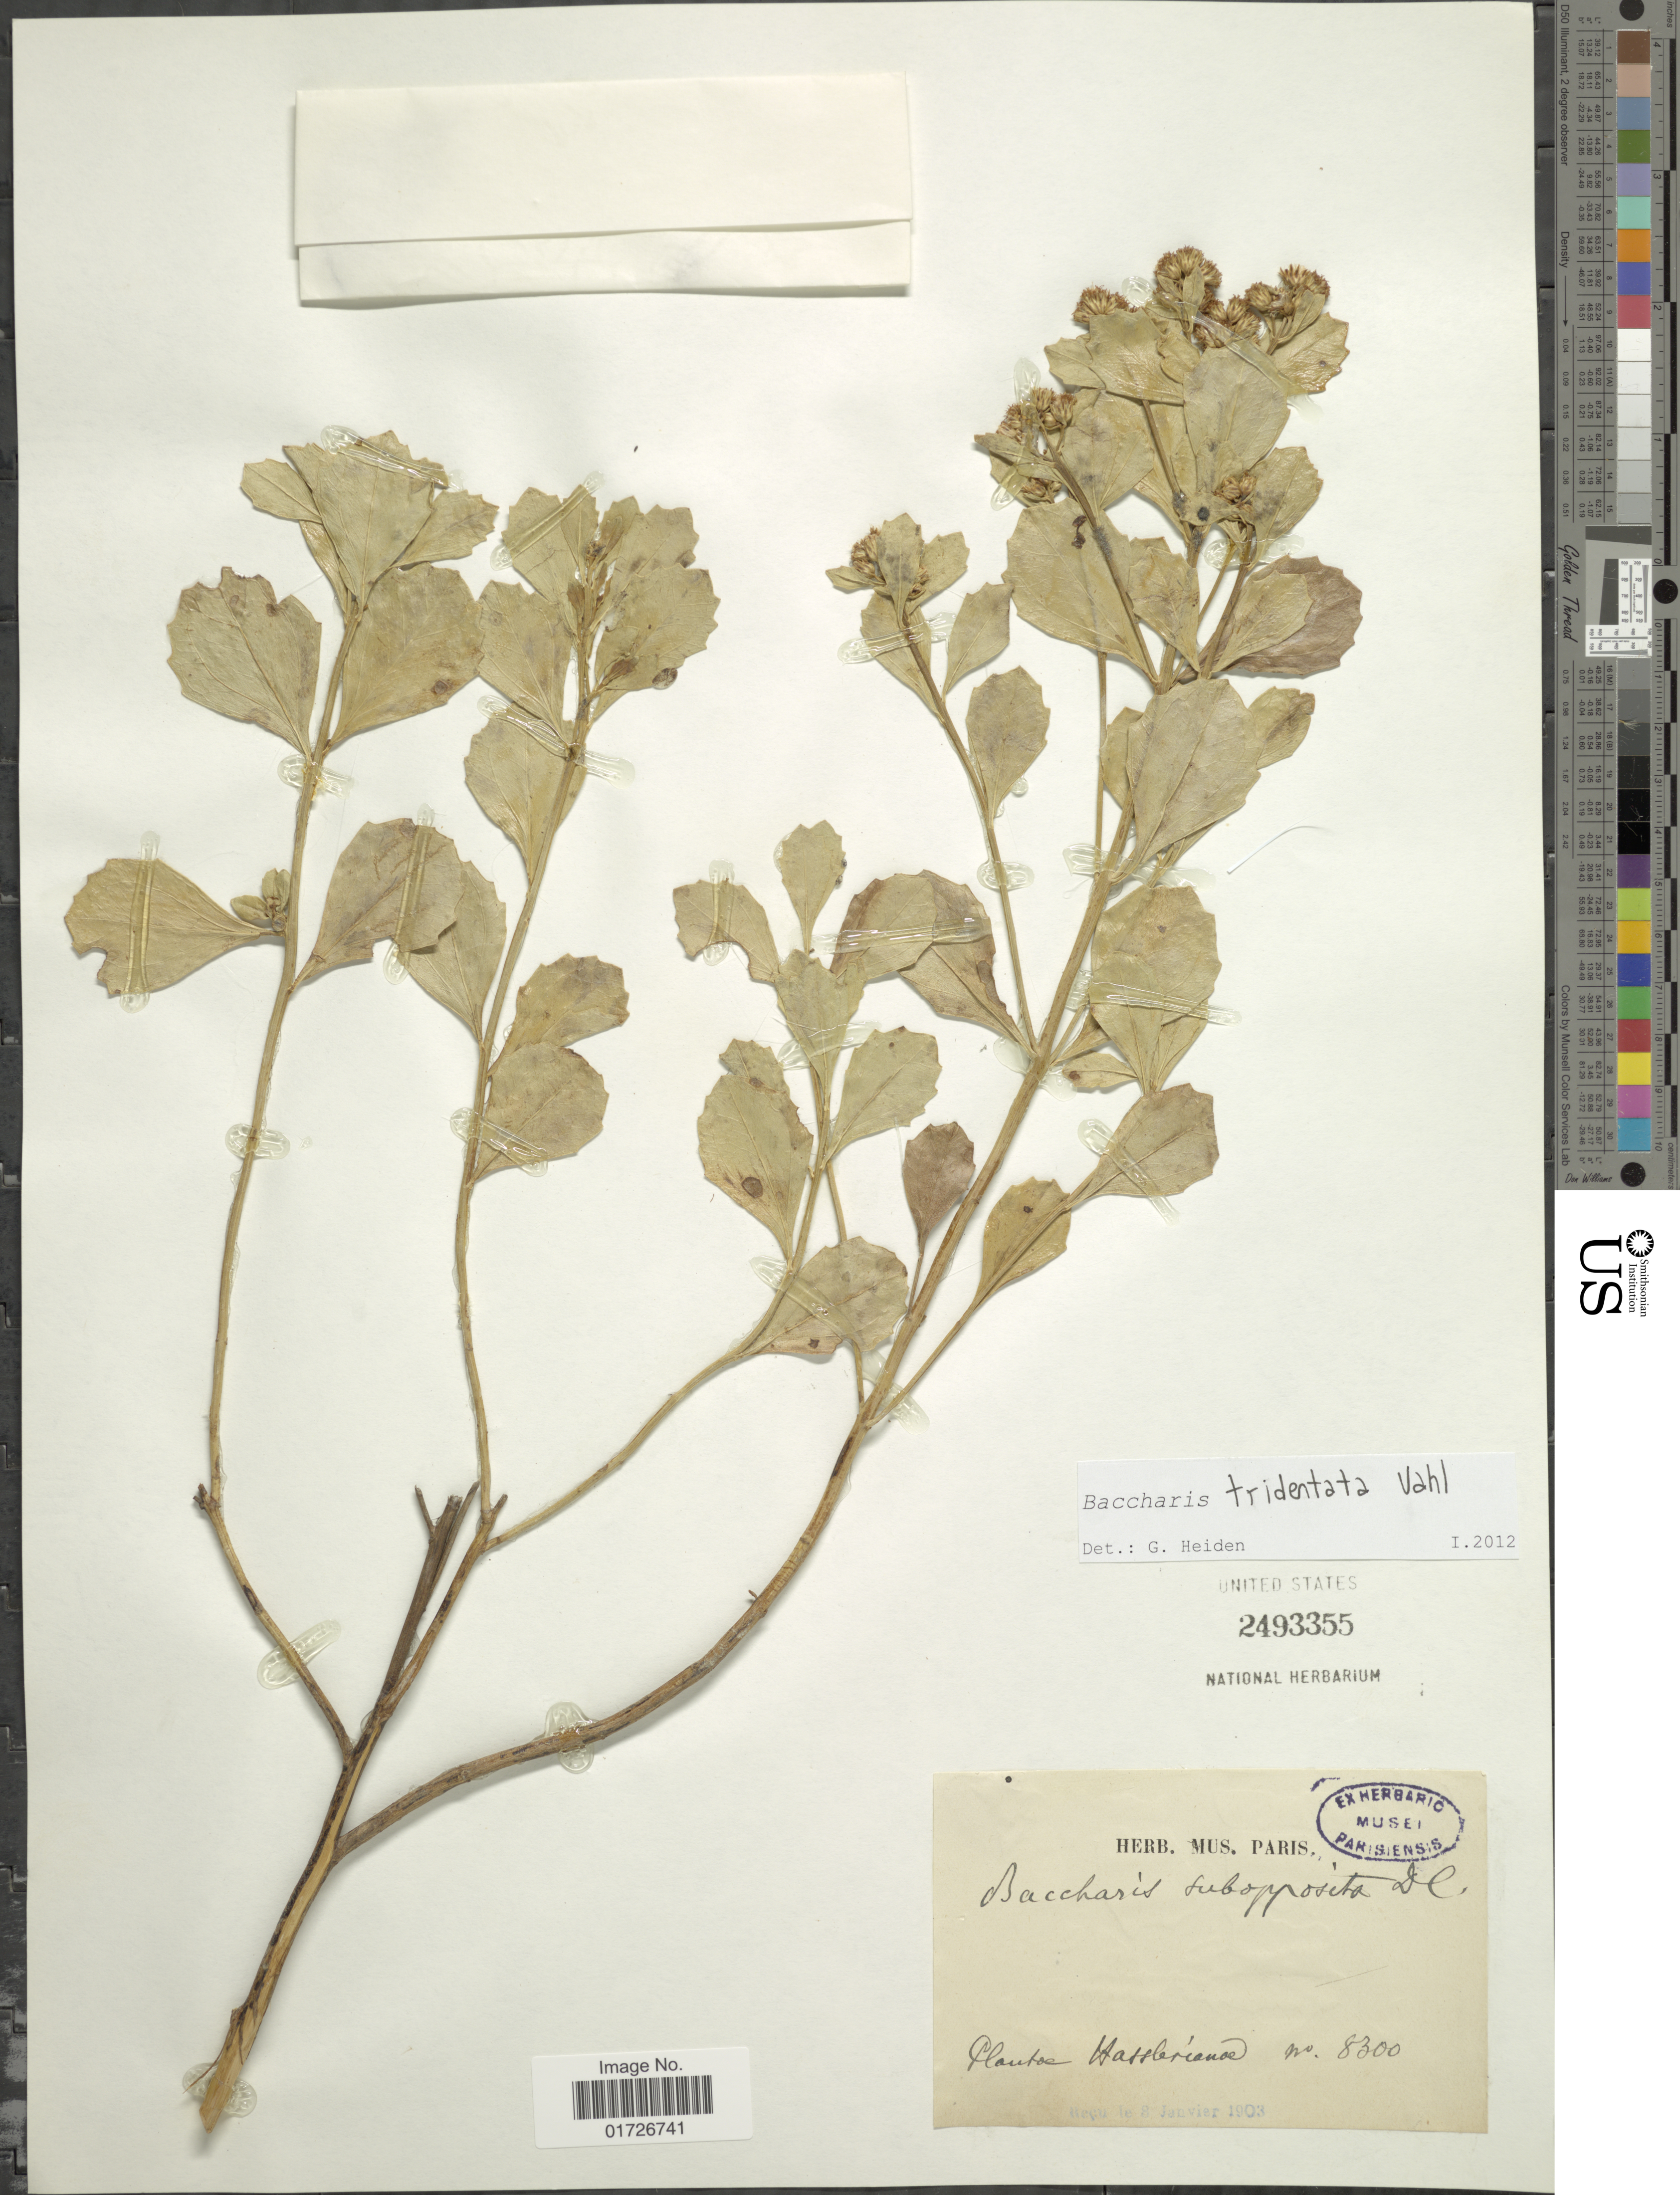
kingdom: Plantae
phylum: Tracheophyta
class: Magnoliopsida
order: Asterales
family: Asteraceae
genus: Baccharis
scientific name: Baccharis tridentata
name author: Vahl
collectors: Hassbrinae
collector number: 8300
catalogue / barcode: US 2493355